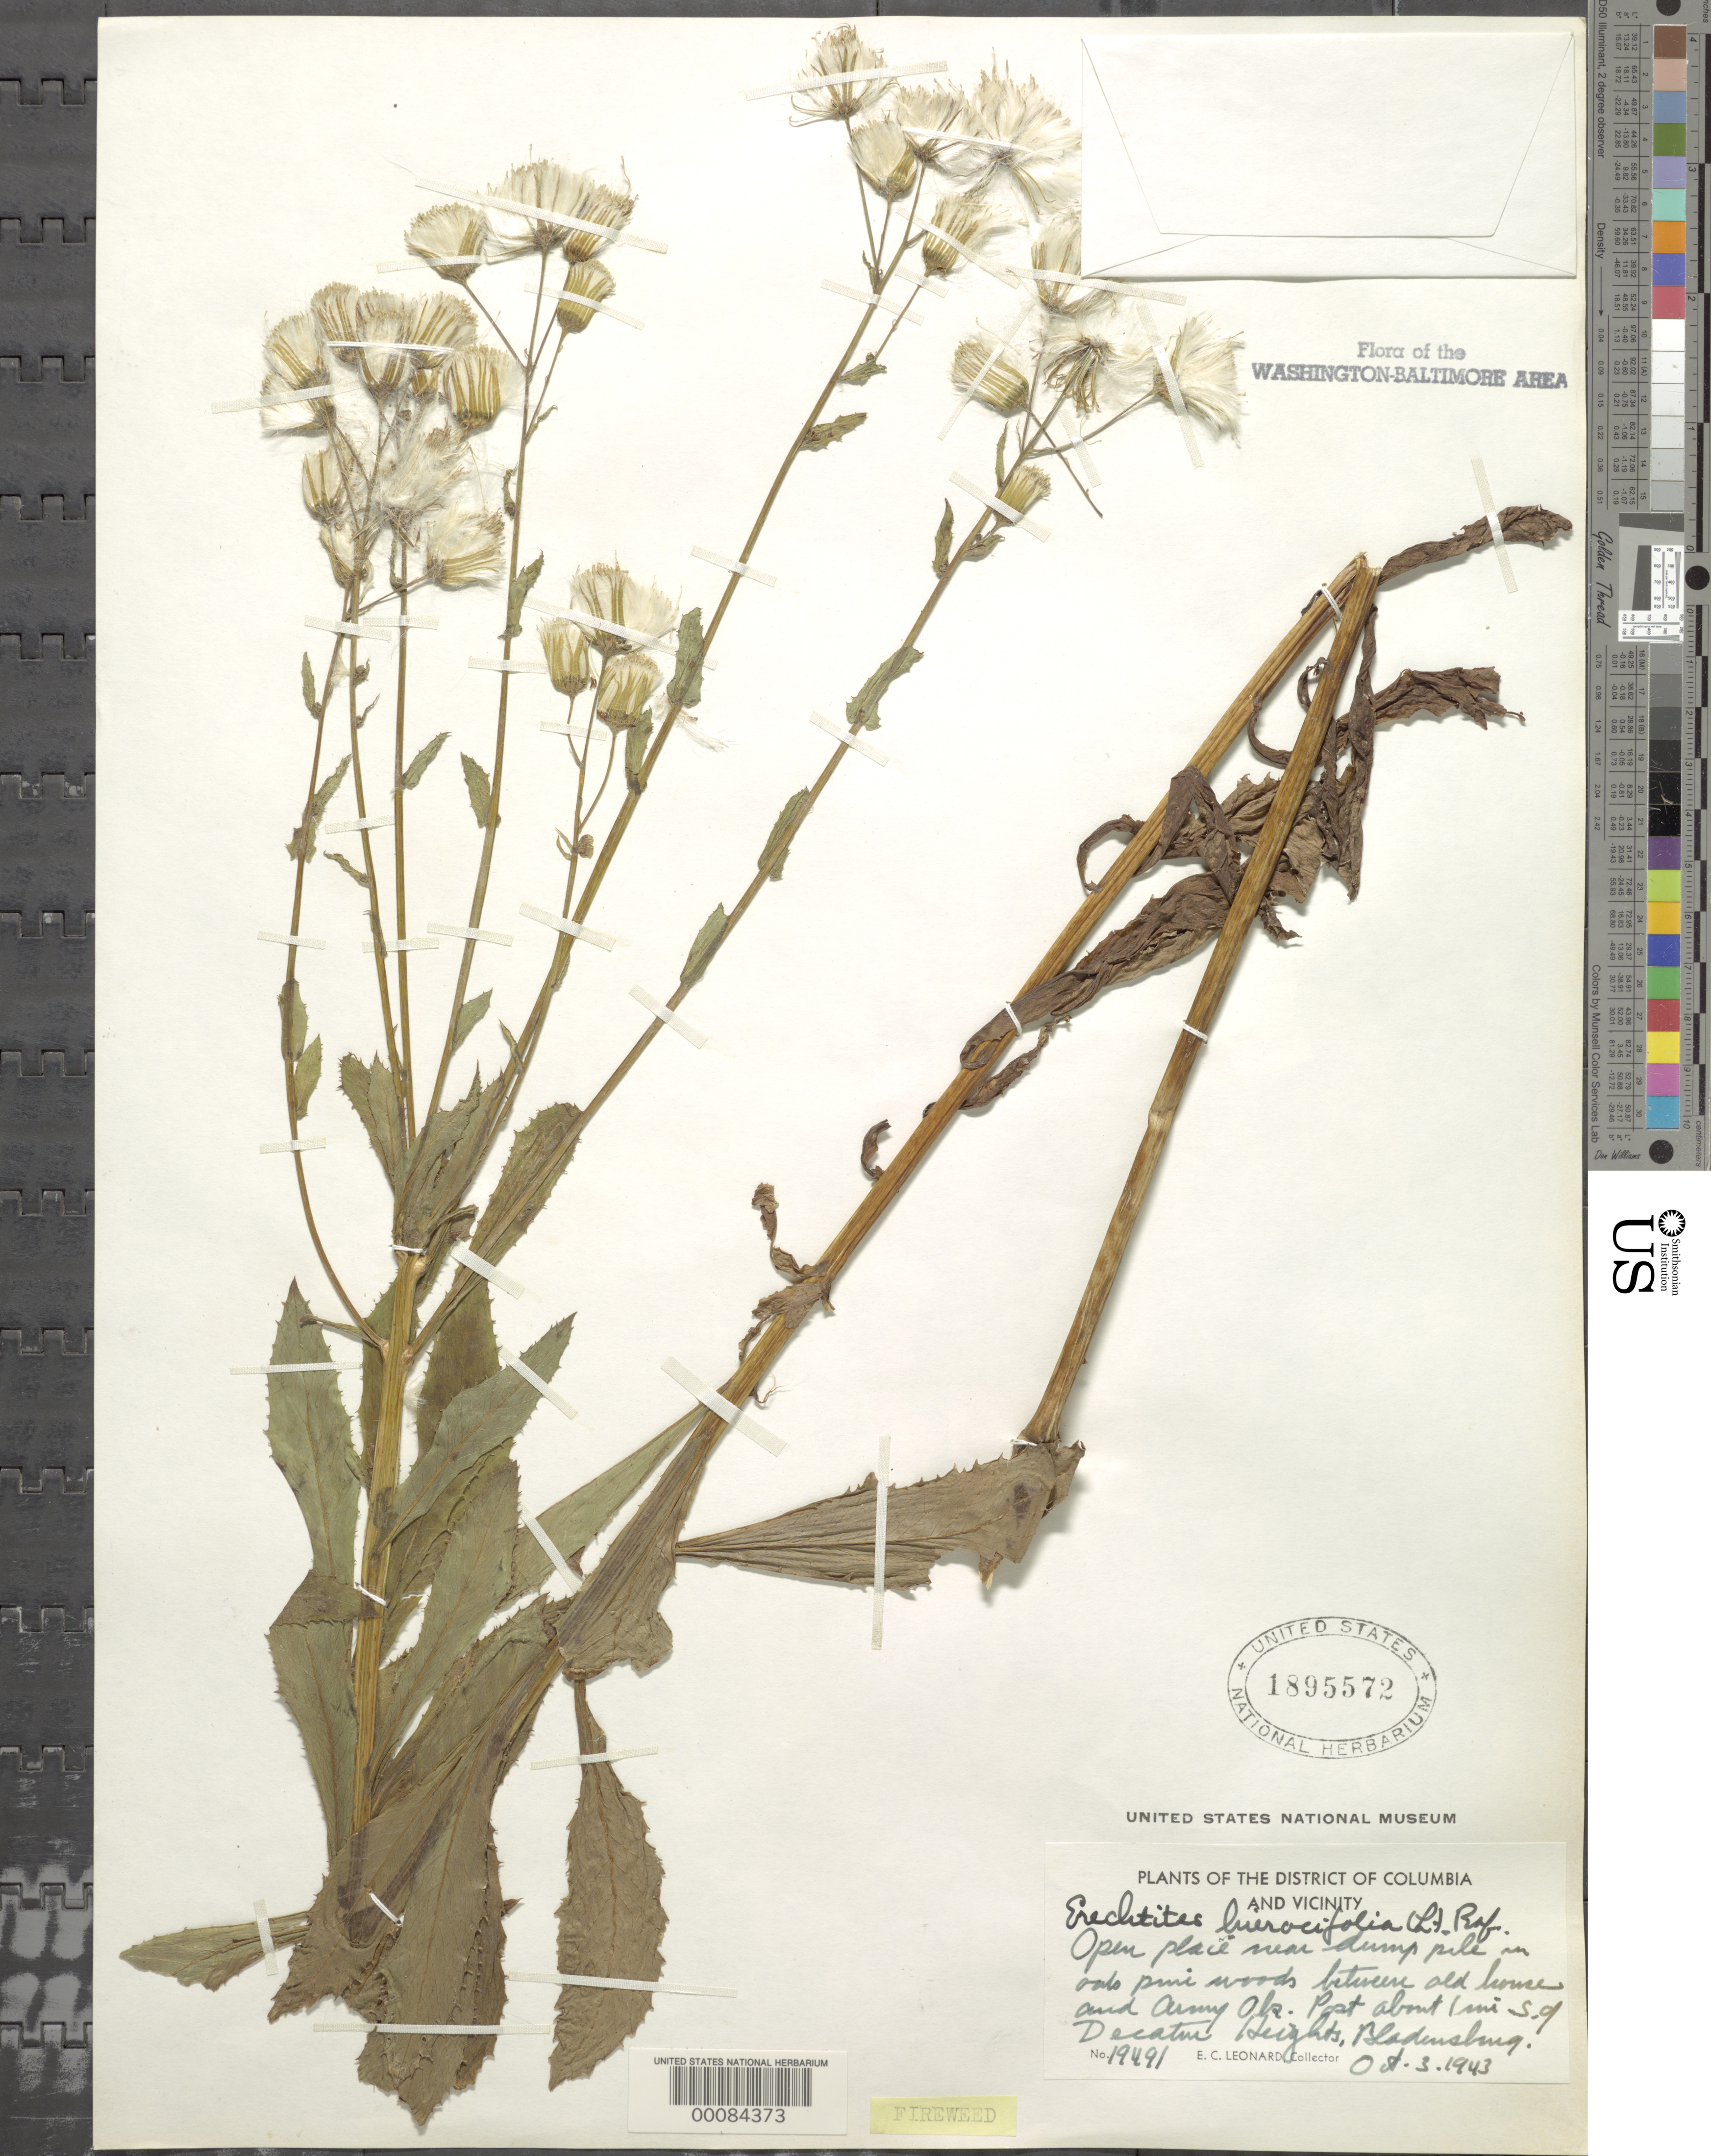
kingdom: Plantae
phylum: Tracheophyta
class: Magnoliopsida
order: Asterales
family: Asteraceae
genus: Erechtites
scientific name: Erechtites hieraciifolius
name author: (L.) Raf. ex DC.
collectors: E. C. Leonard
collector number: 19491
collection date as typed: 03 Oct 1943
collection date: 1943-10-03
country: United States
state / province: Maryland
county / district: Prince George's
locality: South of Decatur Heights Bladensburg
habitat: Open area near dump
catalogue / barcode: US 1895572